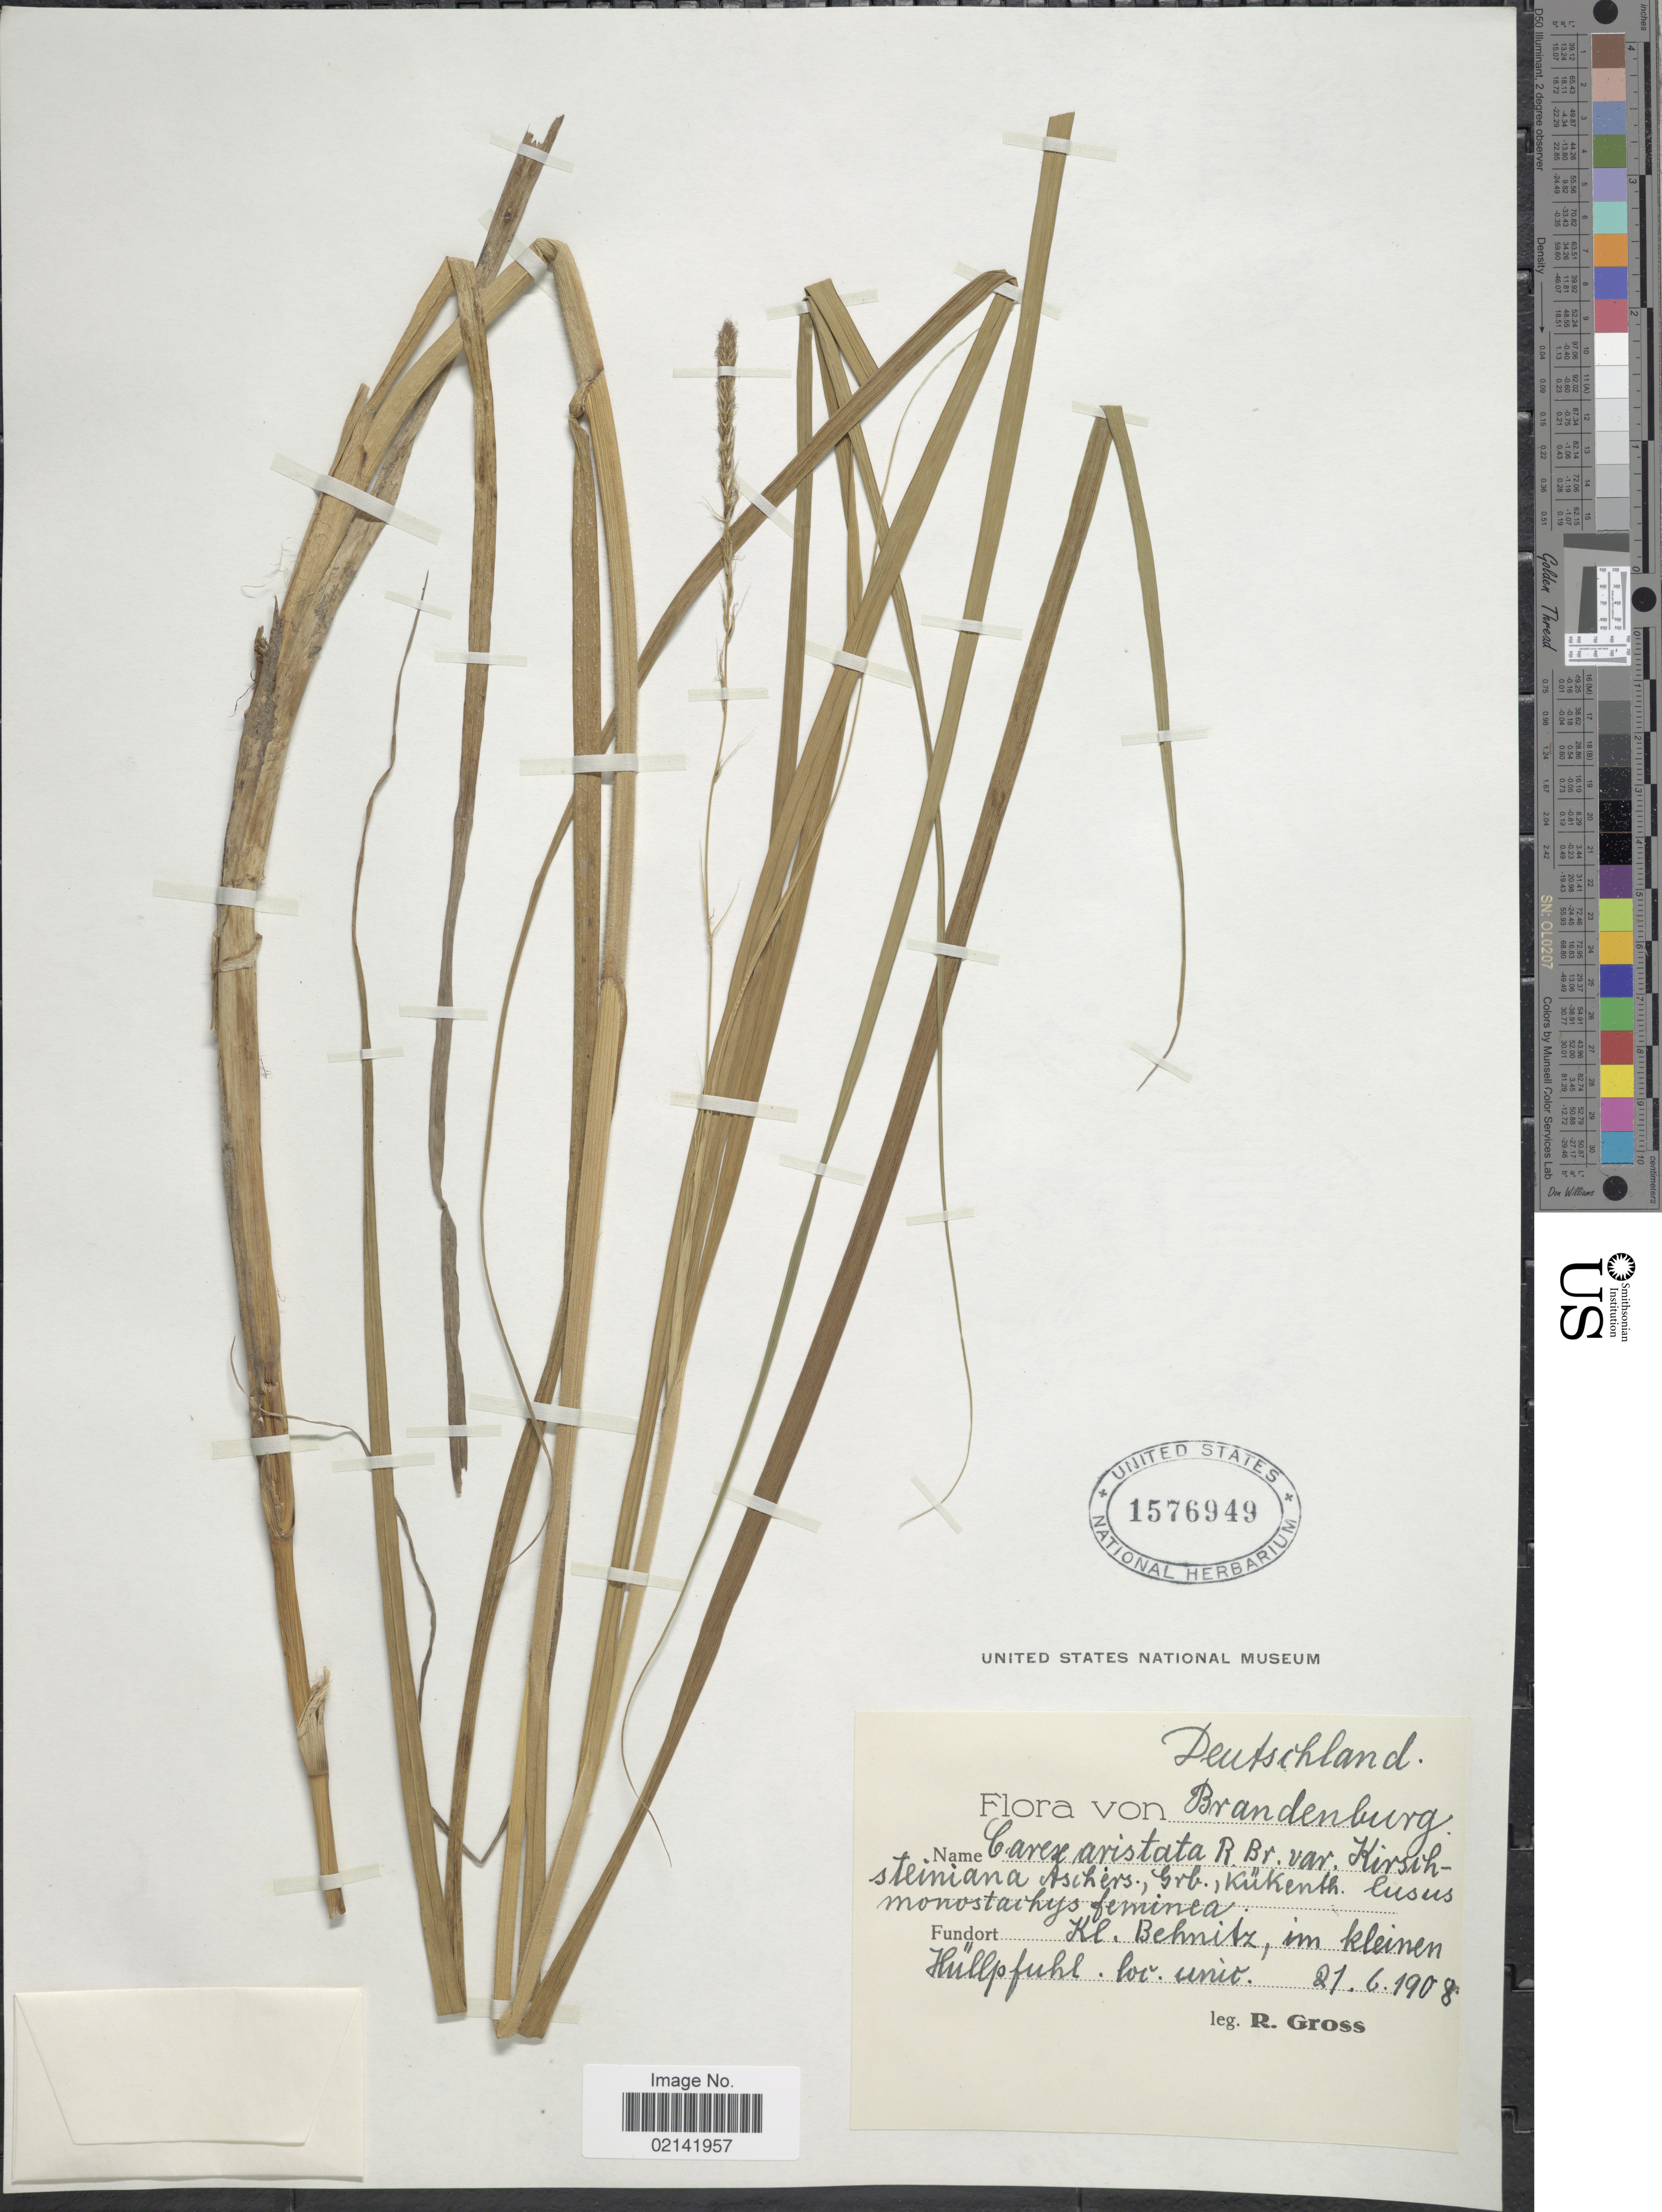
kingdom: Plantae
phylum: Tracheophyta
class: Liliopsida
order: Poales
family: Cyperaceae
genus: Carex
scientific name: Carex atherodes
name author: Spreng.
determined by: Strong, Mark T., (BOT), Smithsonian Institution - National Museum of Natural History (UNITED STATES)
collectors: R. Gross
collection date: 1908-06-21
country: Germany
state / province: Brandenburg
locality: Deutschland. Kl. Behnitz, im kleinen Hullpfuhl. loc. unic.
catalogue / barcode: US 1576949